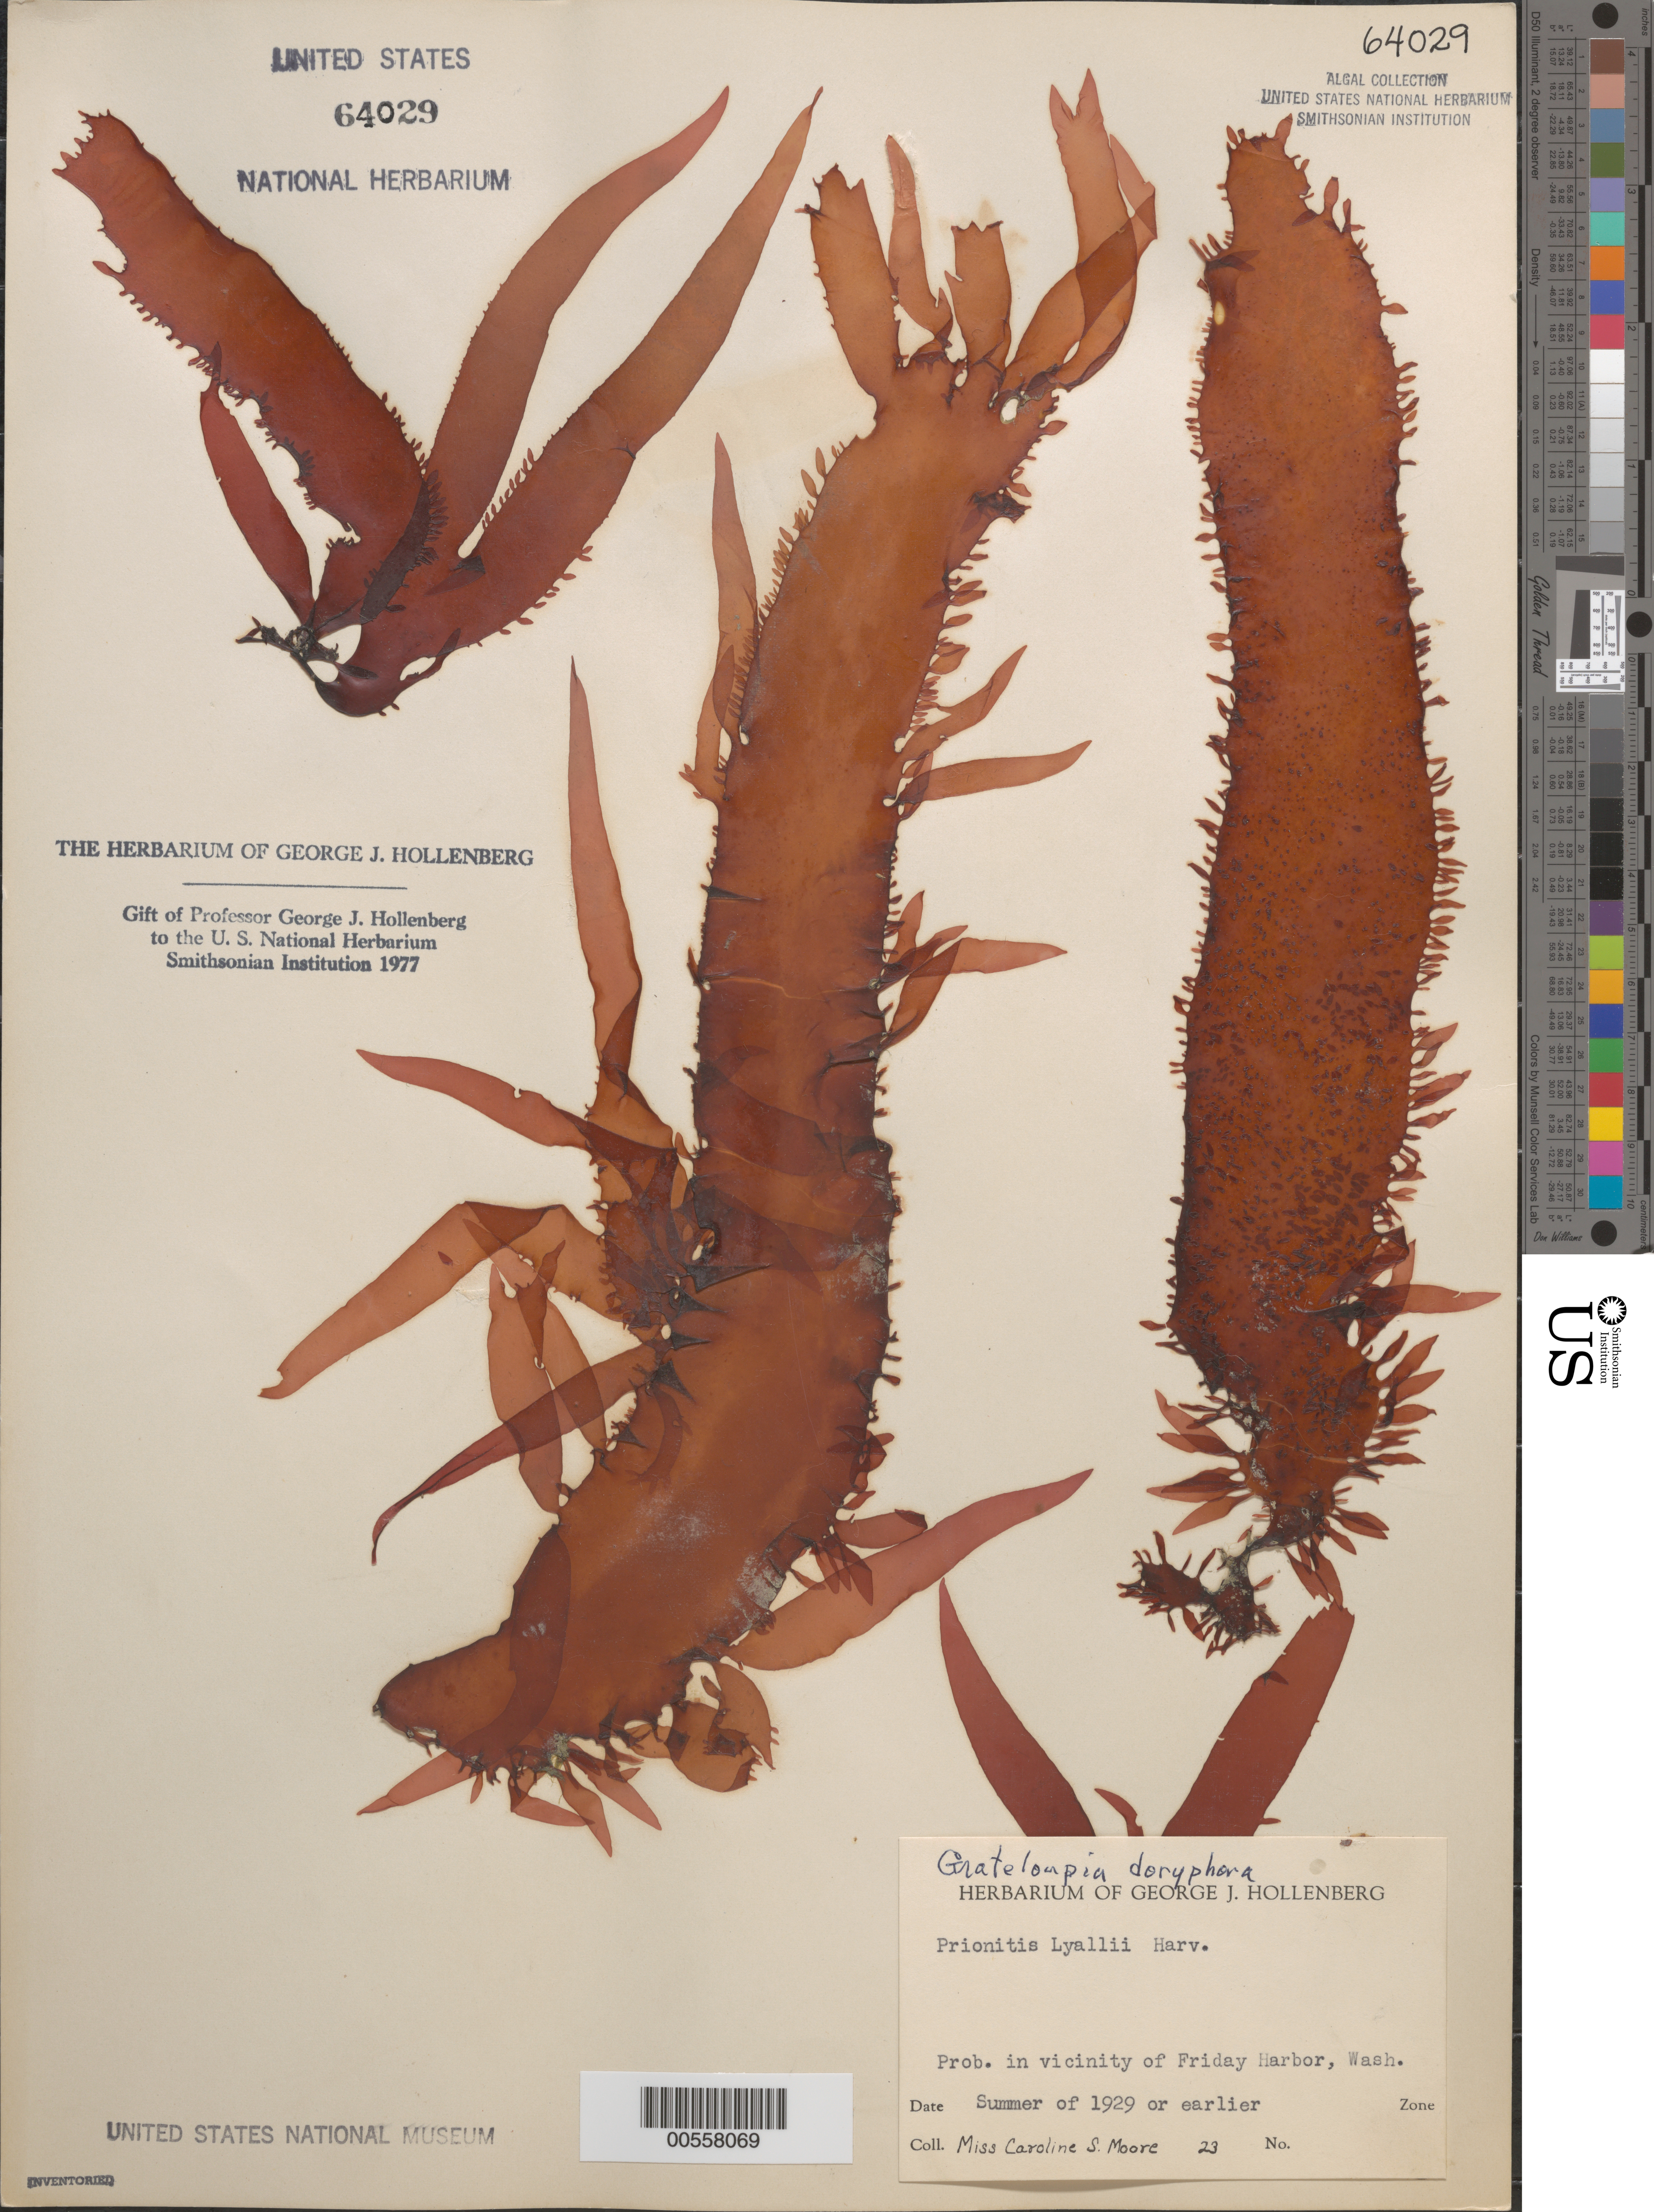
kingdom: Plantae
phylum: Rhodophyta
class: Florideophyceae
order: Halymeniales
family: Halymeniaceae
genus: Grateloupia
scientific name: Grateloupia doryphora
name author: (Mont.) Howe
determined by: Hollenberg, George J.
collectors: C. Moore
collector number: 23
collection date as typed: Sum 1929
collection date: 1929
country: United States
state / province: Washington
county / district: San Juan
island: San Juan Island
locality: Probably Friday Harbor area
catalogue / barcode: US 64029